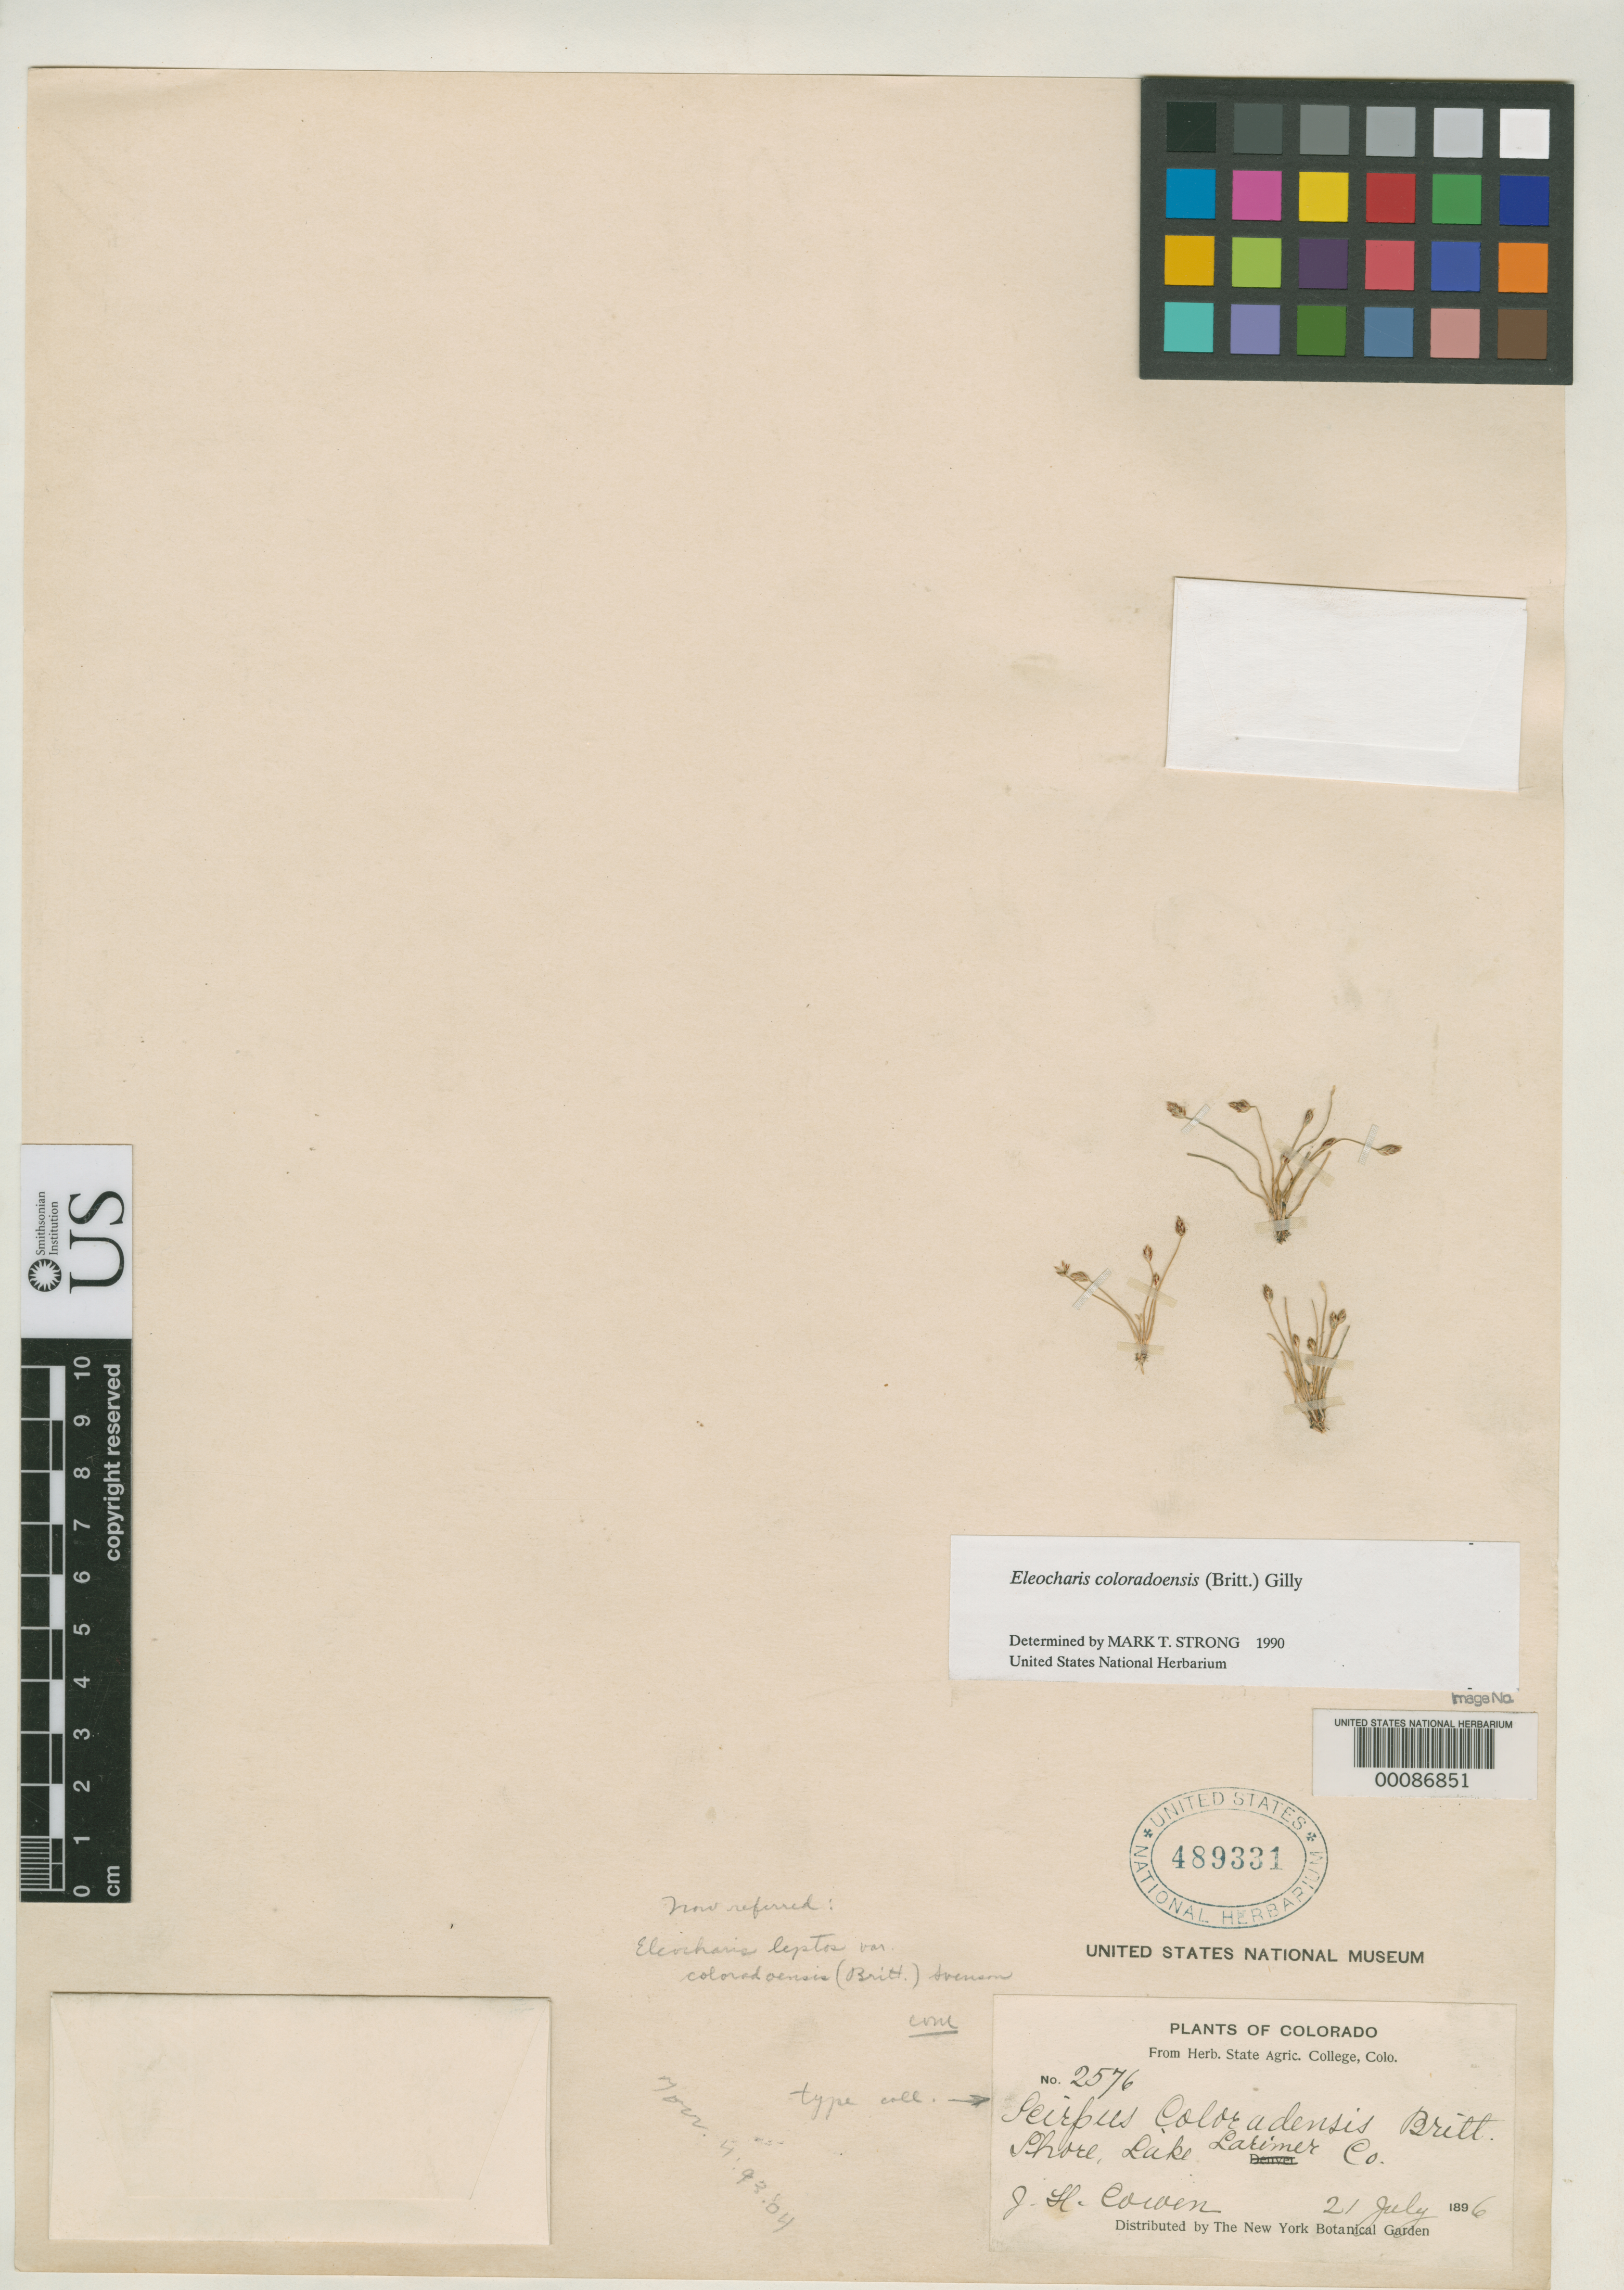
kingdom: Plantae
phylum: Tracheophyta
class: Liliopsida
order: Poales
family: Cyperaceae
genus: Scirpus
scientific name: Scirpus coloradoensis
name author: Britton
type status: Isotype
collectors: J. H. Cowen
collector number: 2576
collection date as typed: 21 Jul 1896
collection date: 1896-07-21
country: United States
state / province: Colorado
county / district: Larimer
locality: Shore Lake.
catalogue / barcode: US 489331